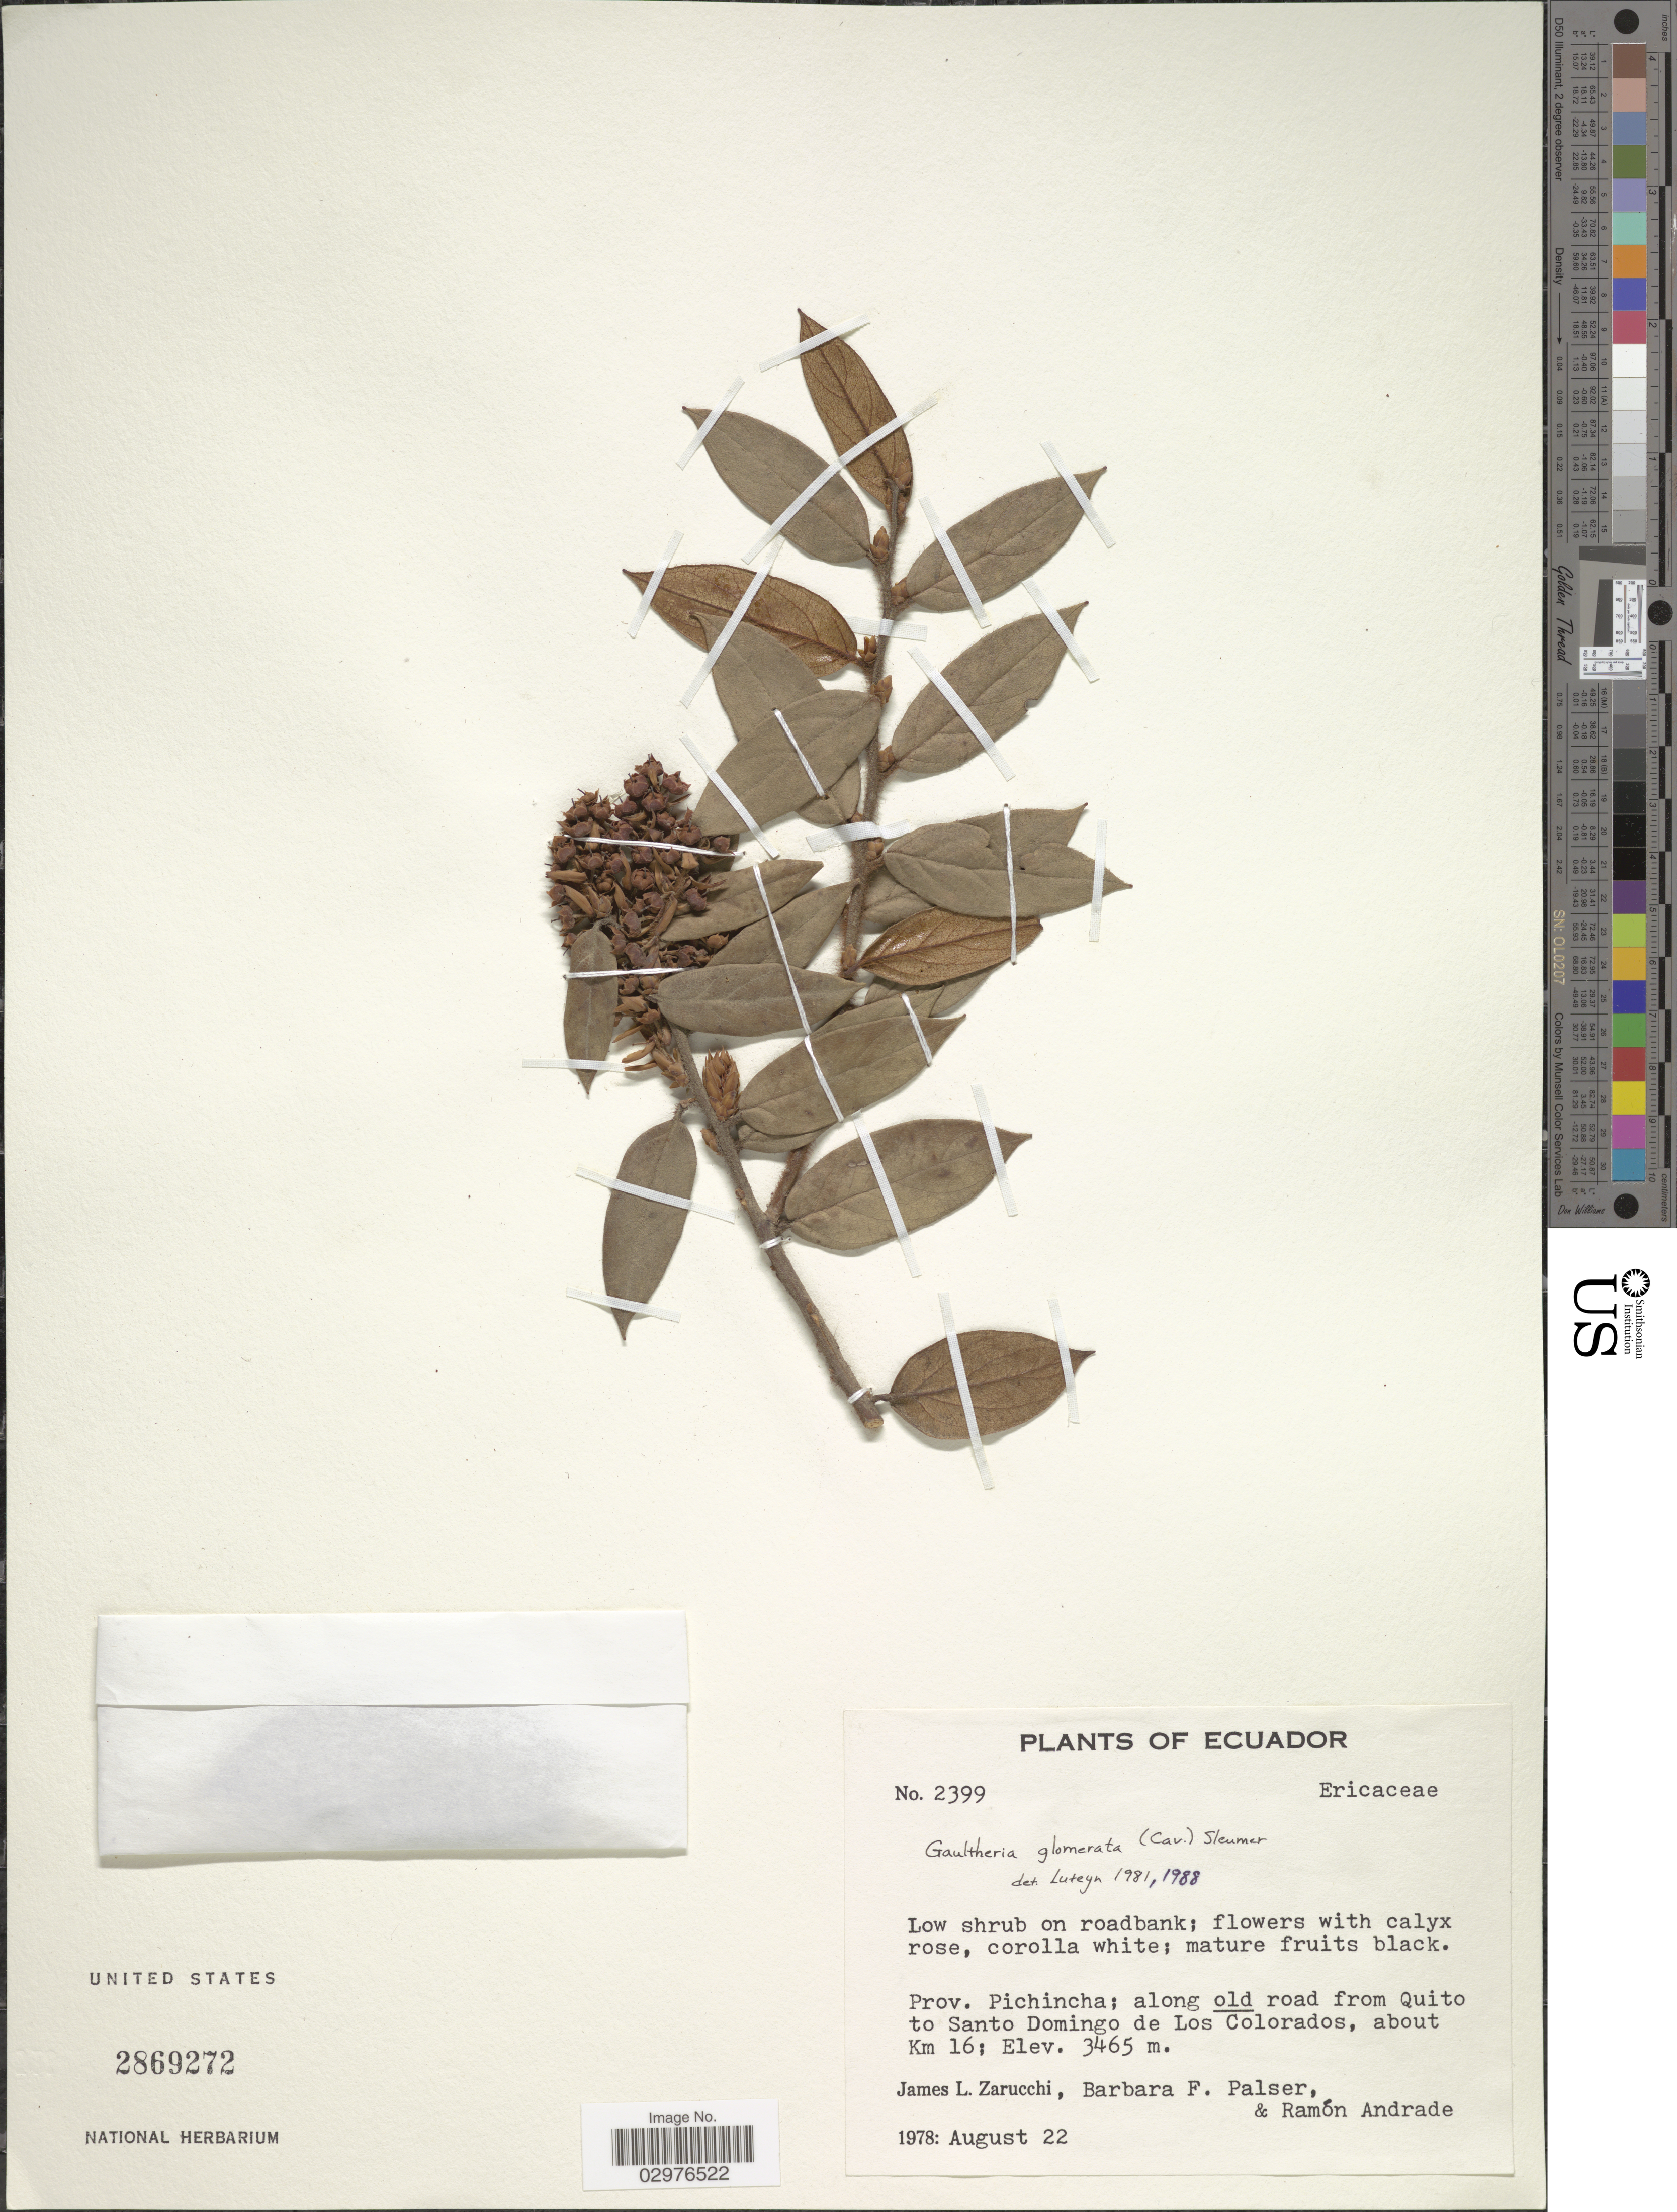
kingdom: Plantae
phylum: Tracheophyta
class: Magnoliopsida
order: Ericales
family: Ericaceae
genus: Gaultheria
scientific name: Gaultheria glomerata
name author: (Cav.) Sleumer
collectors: J. L. Zarucchi, B. Palser & R. Andrade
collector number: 2399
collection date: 1978-08-22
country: Ecuador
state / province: Pichincha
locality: Along old road from Quito to Santo Domingo de Los Colorados, about Km 16.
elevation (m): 3465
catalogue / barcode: US 2869272